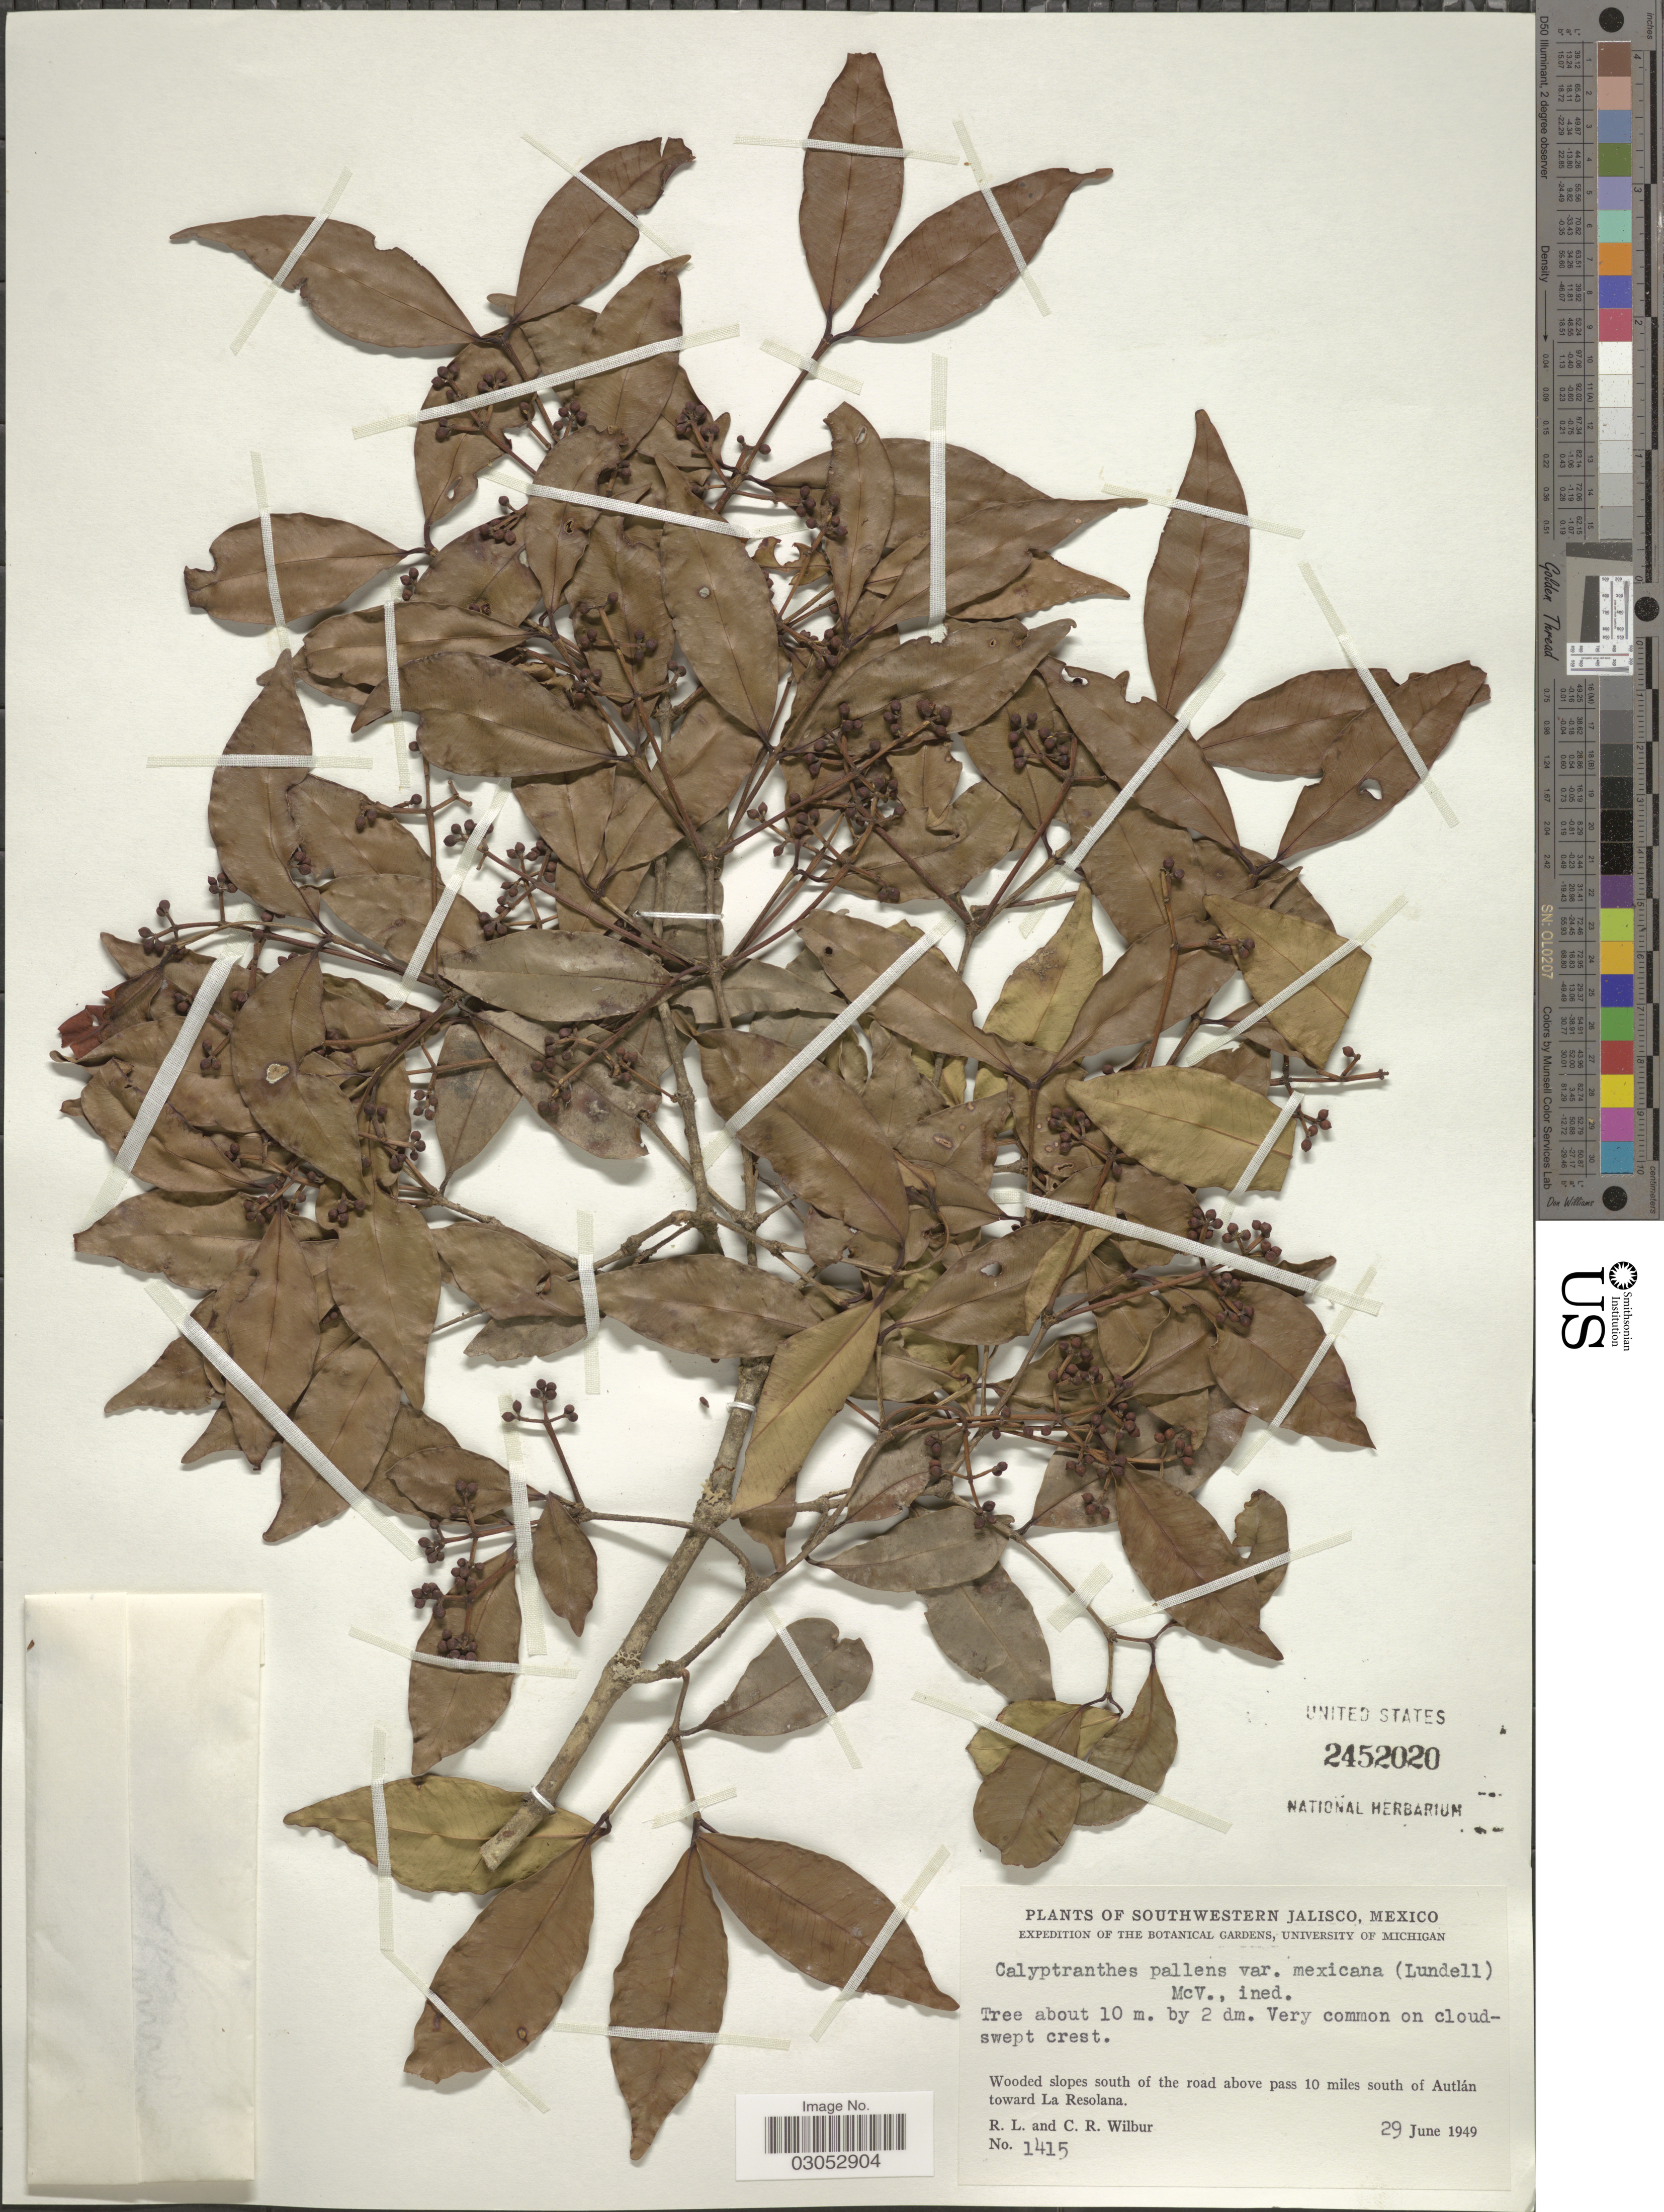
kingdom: Plantae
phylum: Tracheophyta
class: Magnoliopsida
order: Myrtales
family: Myrtaceae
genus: Myrcia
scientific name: Myrcia neopallens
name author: A.R. Lourenço & E. Lucas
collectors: R. L. Wilbur & C. Wilbur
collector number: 1415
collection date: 1949-06-29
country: Mexico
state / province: Jalisco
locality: Southwestern Jalisco, Wooded slopes south of the road above pass 10 miles south of Autlán toward La Resolana.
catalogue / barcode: US 2452020